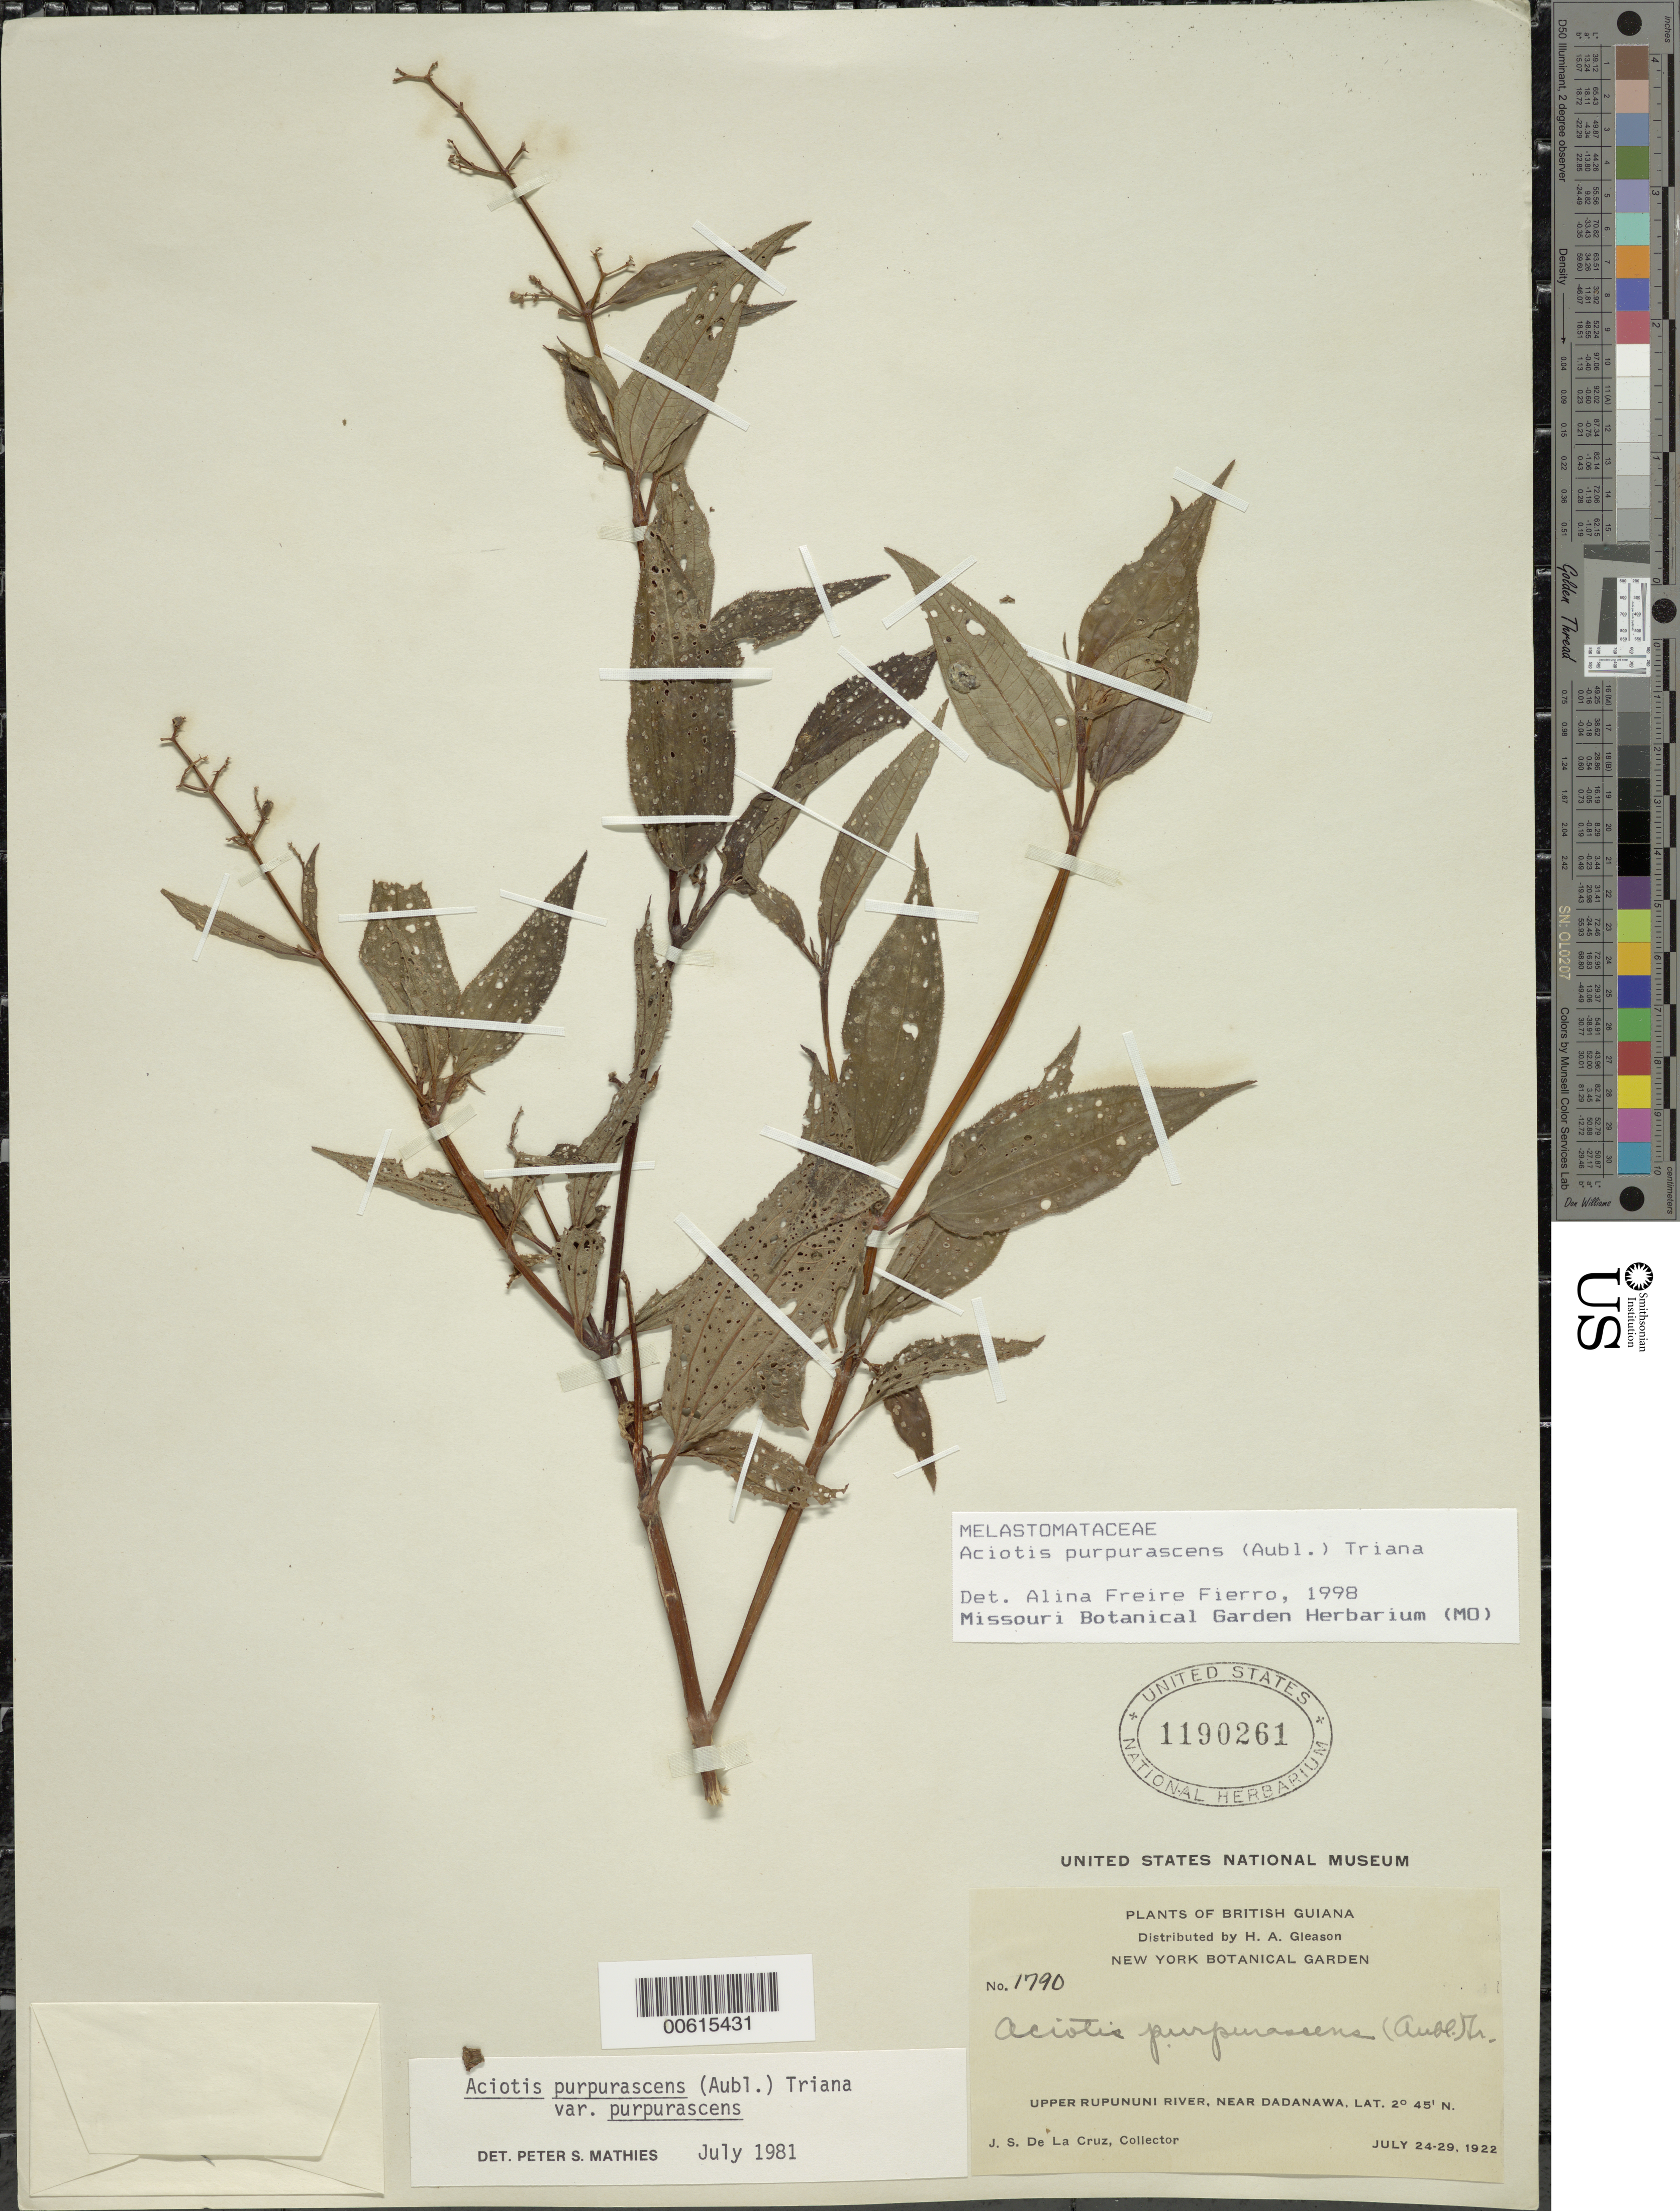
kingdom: Plantae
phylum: Tracheophyta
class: Magnoliopsida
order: Myrtales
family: Melastomataceae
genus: Aciotis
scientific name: Aciotis purpurascens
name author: (Aubl.) Triana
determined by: Freire-Fierro, A.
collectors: J. S. de la Cruz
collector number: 1790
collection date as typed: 24-Jul-22 to 29-Jul-22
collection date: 1922-07-24/1922-07-29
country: Guyana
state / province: U. Takutu-U. Essequibo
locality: Dadanawa, near, upper Rupununi R.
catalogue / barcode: US 1190261